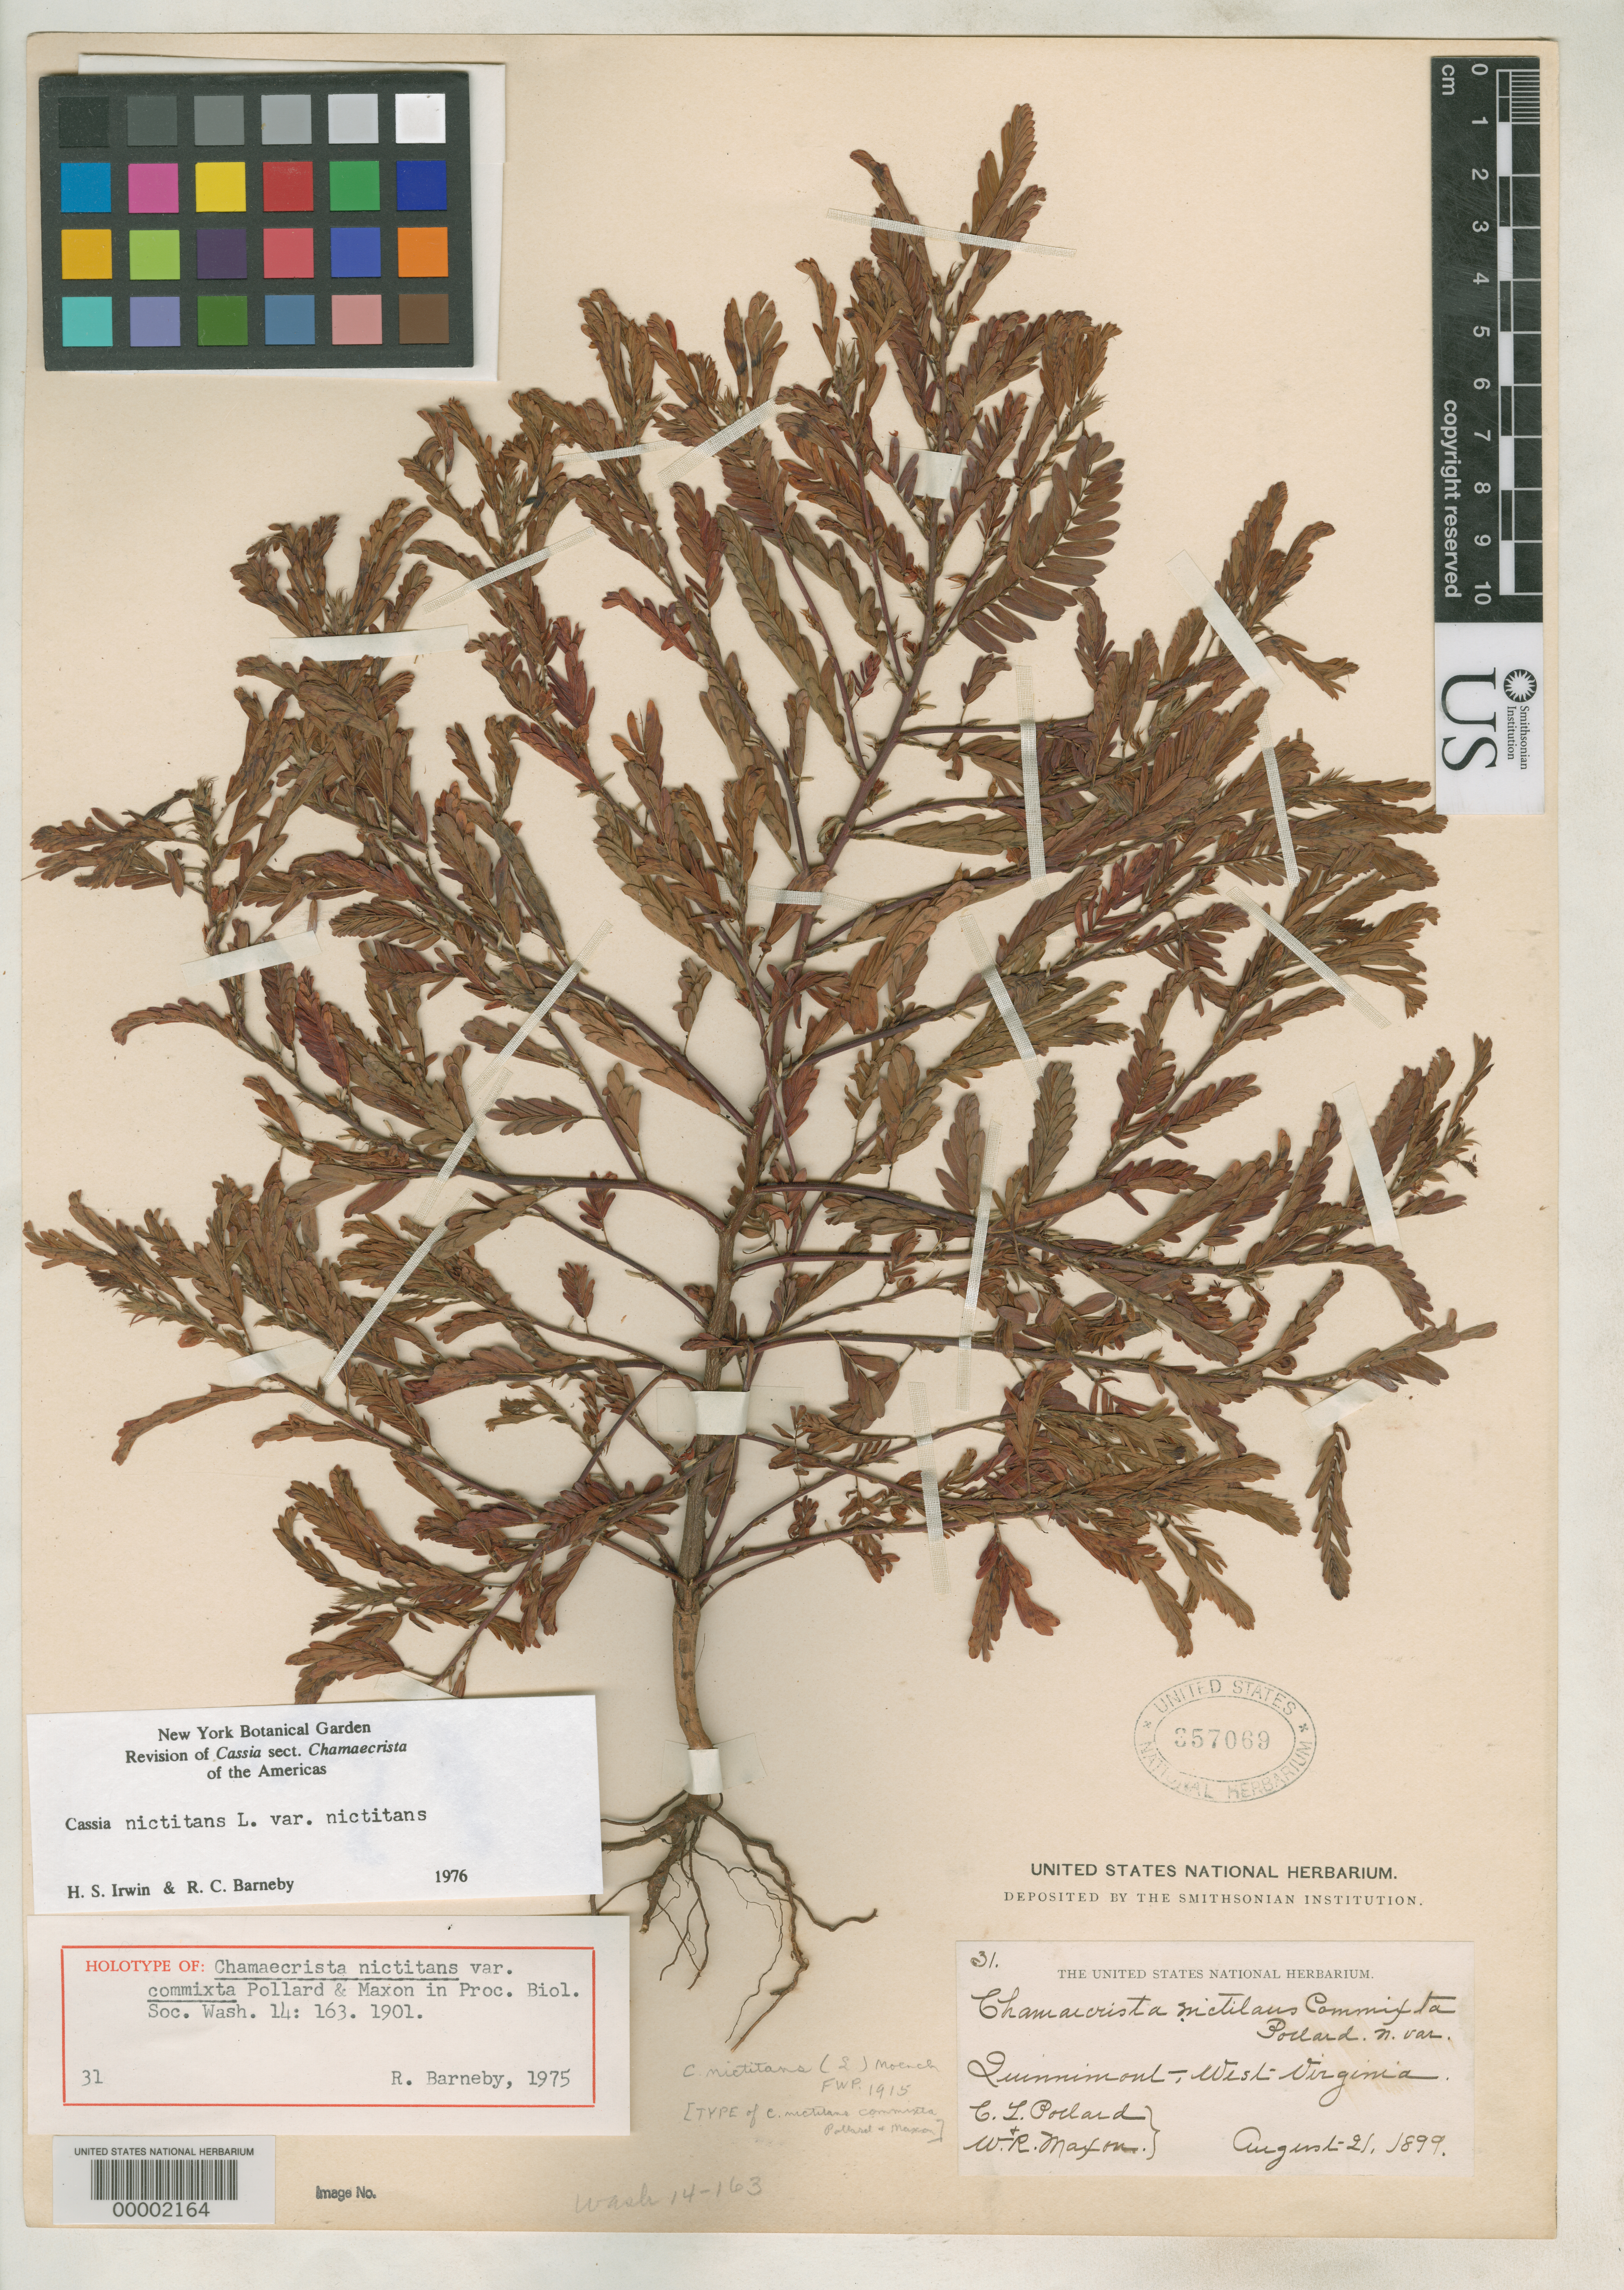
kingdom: Plantae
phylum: Tracheophyta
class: Magnoliopsida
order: Fabales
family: Fabaceae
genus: Chamaecrista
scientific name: Chamaecrista nictitans var. commixta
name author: Pollard & Maxon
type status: Holotype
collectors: C. L. Pollard & W. R. Maxon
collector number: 31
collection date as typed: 21 Aug 1899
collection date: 1899-08-21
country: United States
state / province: West Virginia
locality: Quinnimont, New River.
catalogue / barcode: US 357069